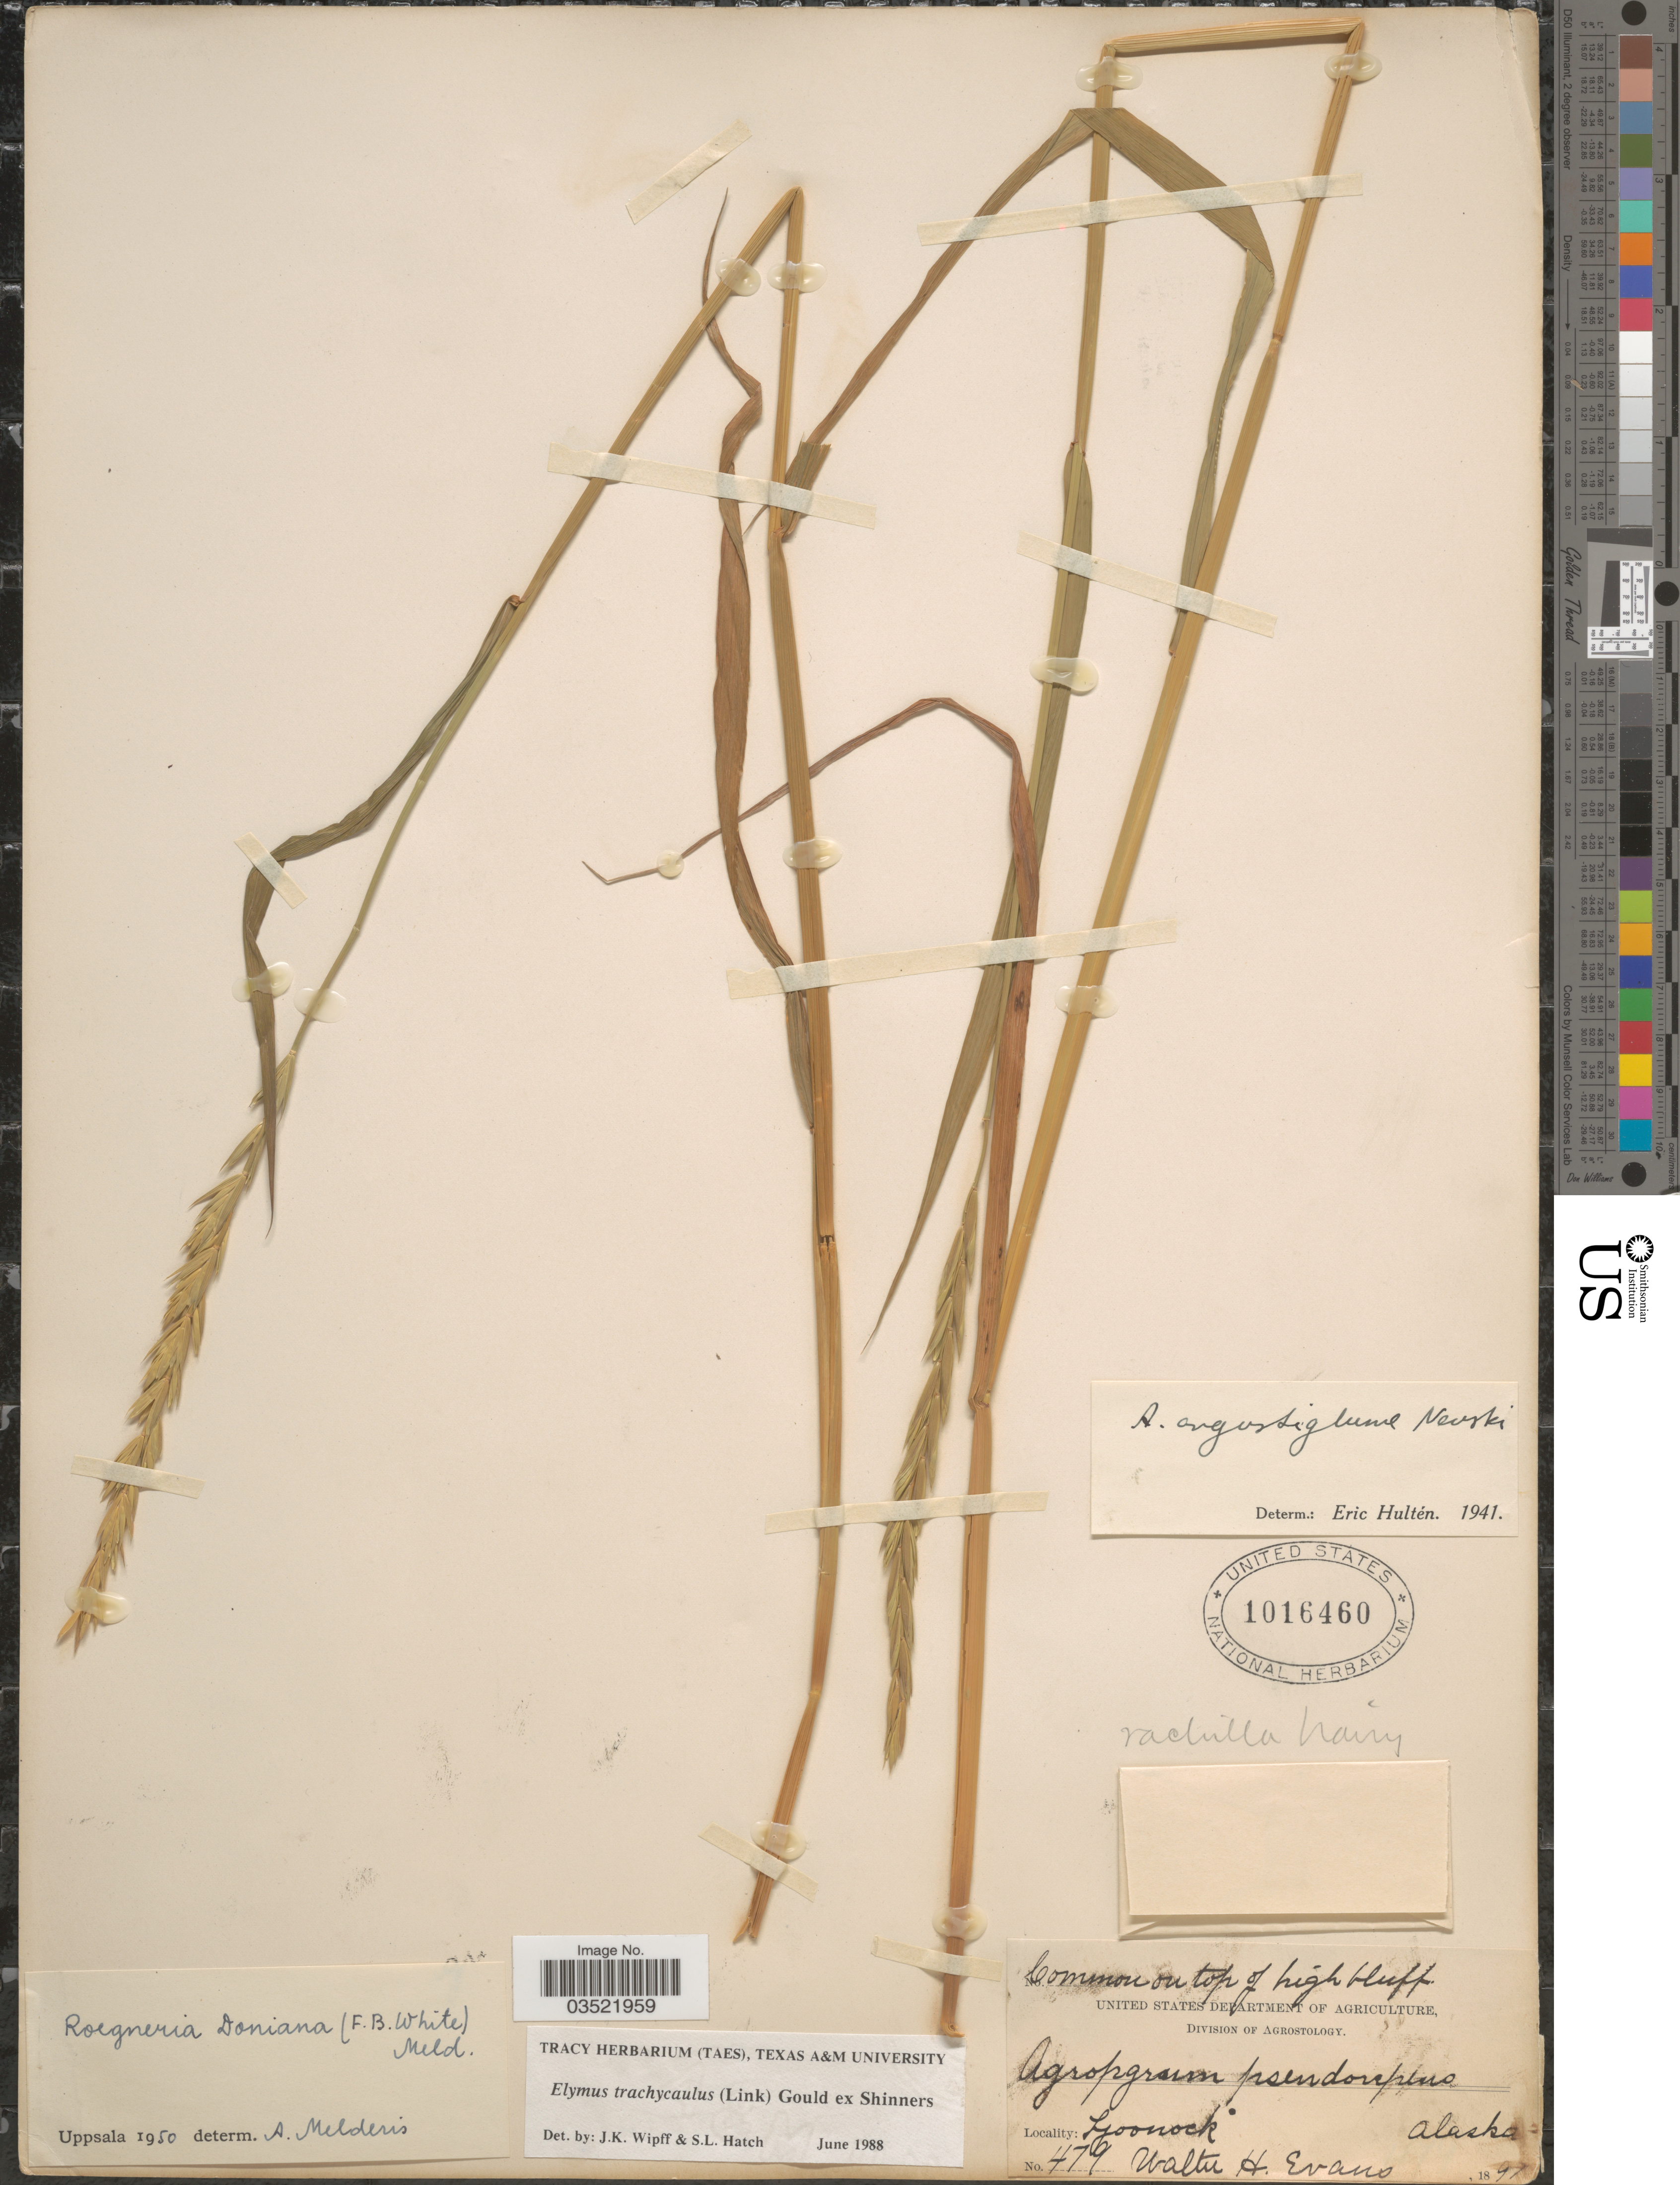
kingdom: Plantae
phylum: Tracheophyta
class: Liliopsida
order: Poales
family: Poaceae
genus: Elymus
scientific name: Elymus trachycaulus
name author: (Link) Gould ex Shinners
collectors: W. H. Evans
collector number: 479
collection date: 1897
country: United States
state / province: Alaska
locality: Lyoonock. Common on the high bluff.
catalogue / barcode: US 1016460